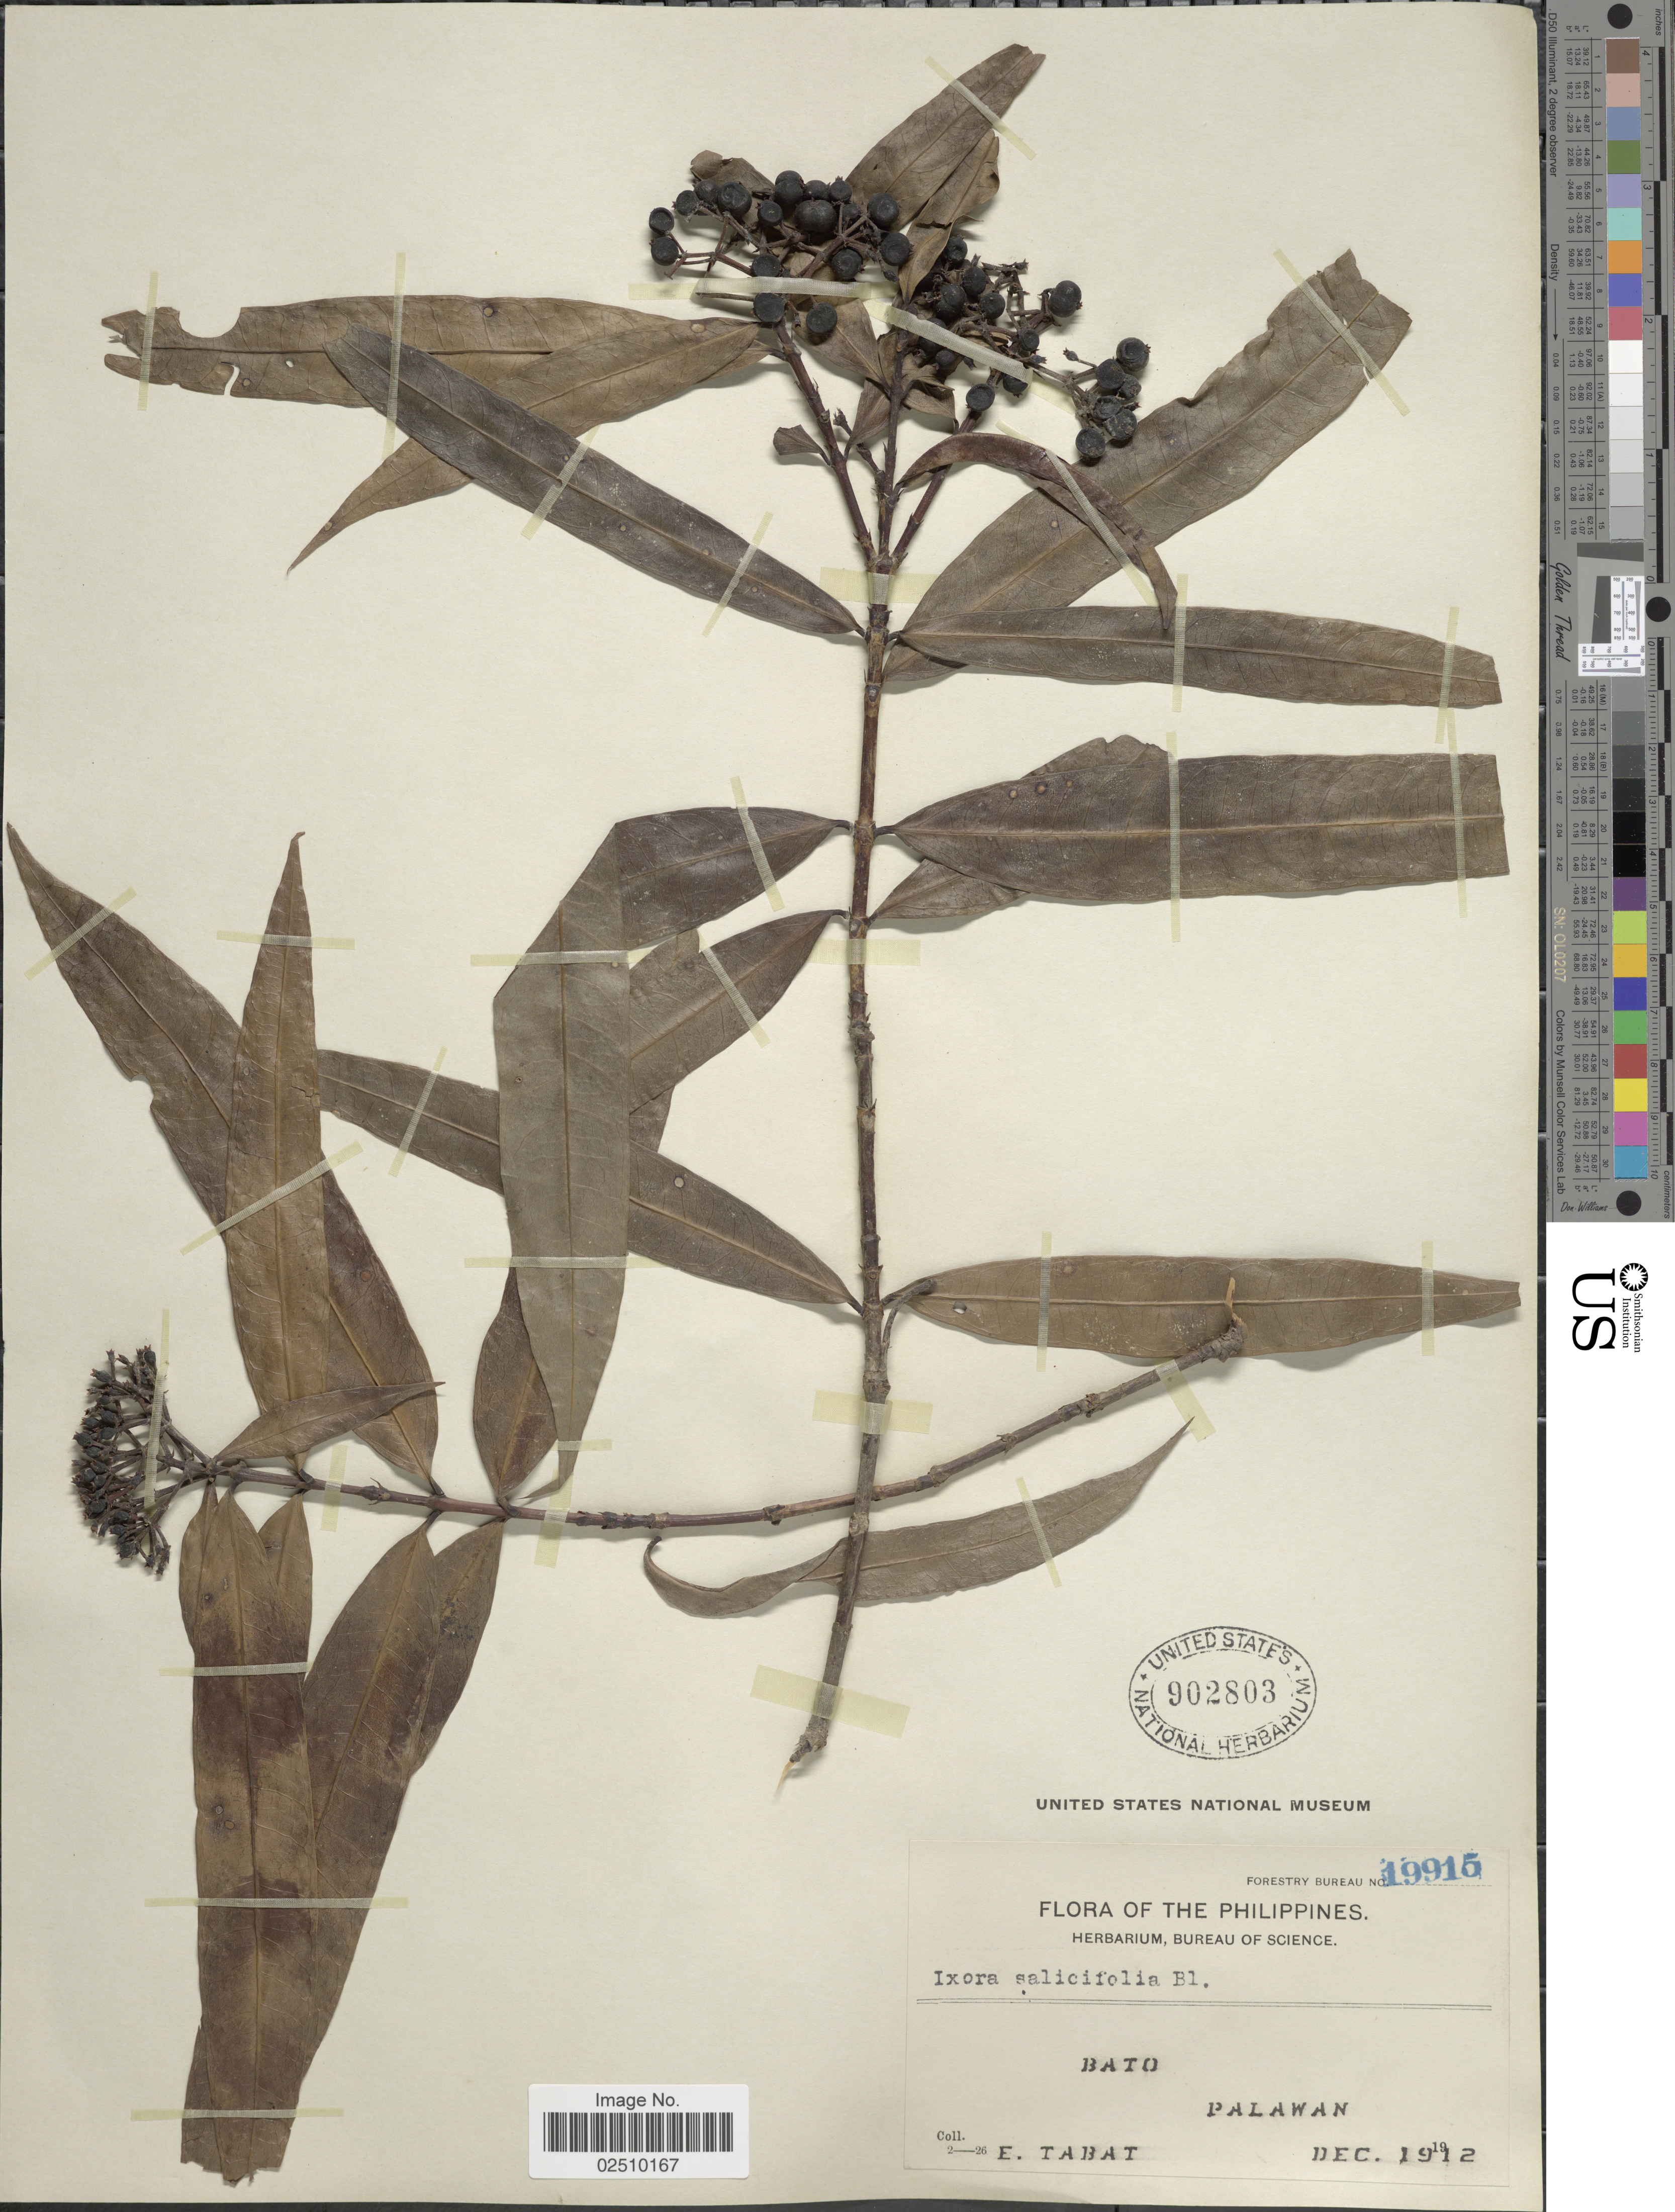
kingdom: Plantae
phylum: Tracheophyta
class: Magnoliopsida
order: Gentianales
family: Rubiaceae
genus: Ixora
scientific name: Ixora salicifolia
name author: (Blume) DC.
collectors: E. Tabat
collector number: Forestry Bureau 19915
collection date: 1912-12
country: Philippines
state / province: Mimaropa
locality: Bato, Palawan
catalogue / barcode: US 902803